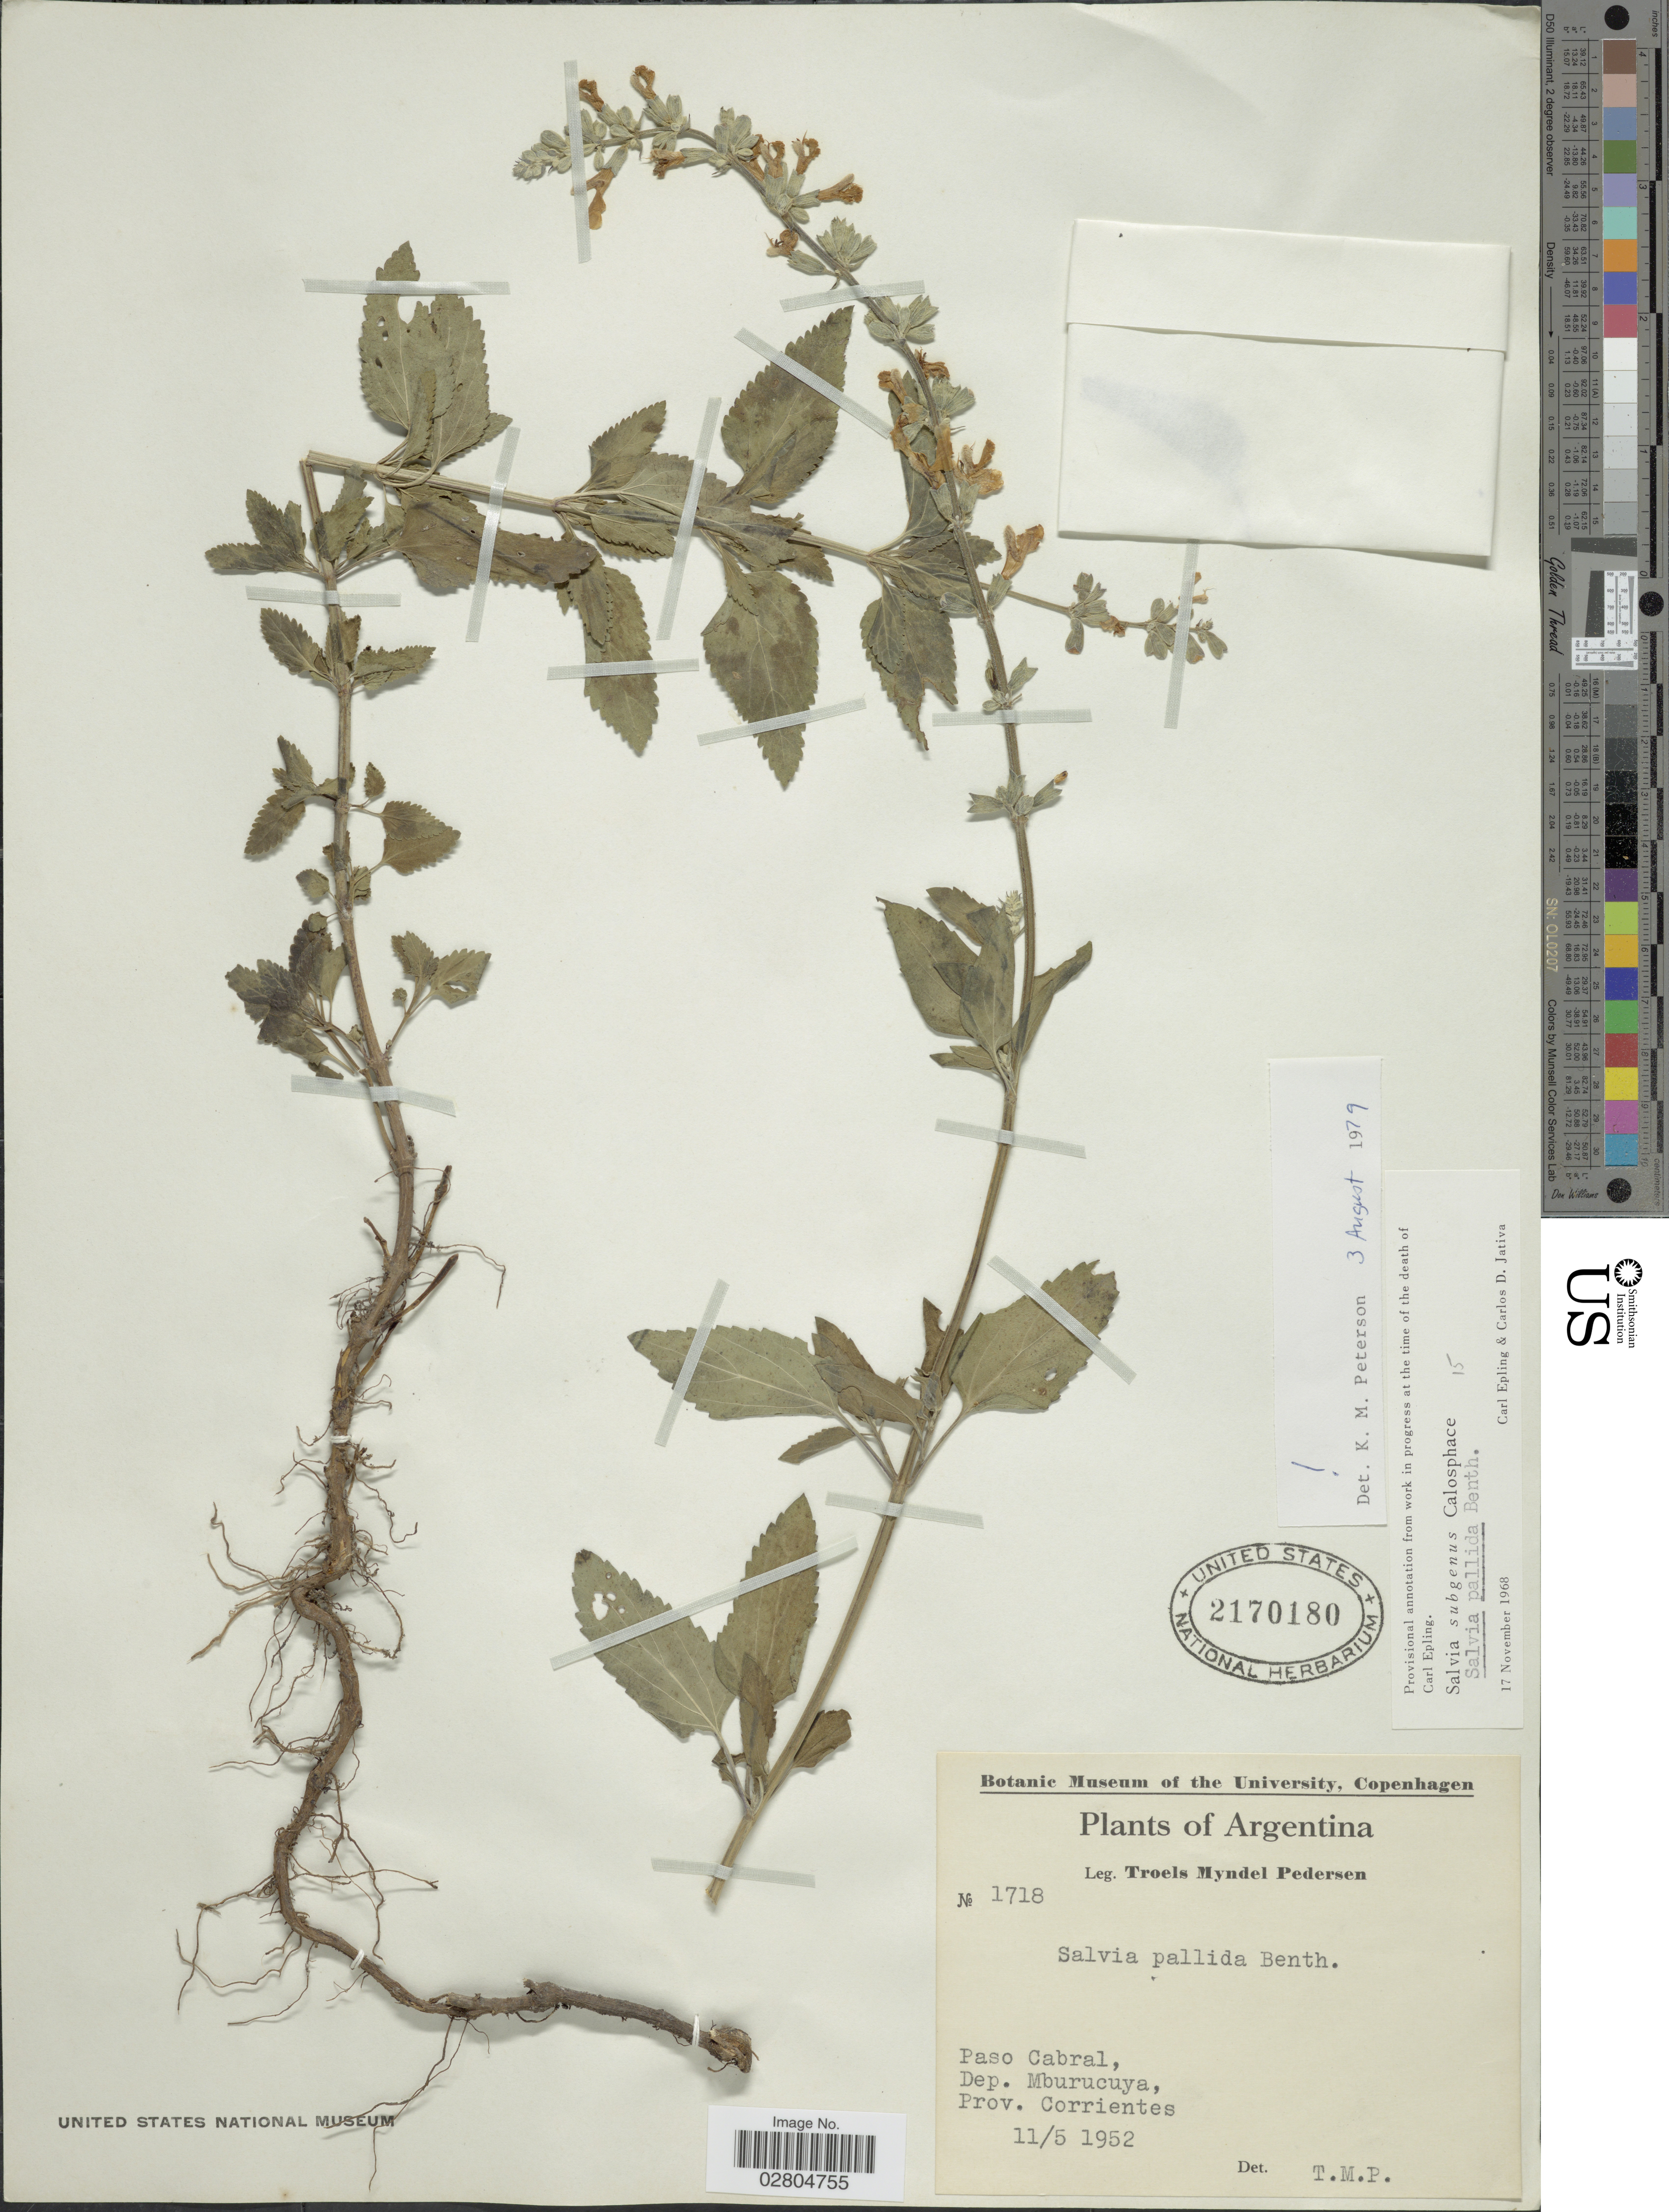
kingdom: Plantae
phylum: Tracheophyta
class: Magnoliopsida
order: Lamiales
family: Lamiaceae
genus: Salvia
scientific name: Salvia pallida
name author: Benth.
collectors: T. Pederson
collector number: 1718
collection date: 1952-05-11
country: Argentina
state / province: Corrientes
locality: Paso Cabral, Dep. Mburucuya.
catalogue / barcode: US 2170180